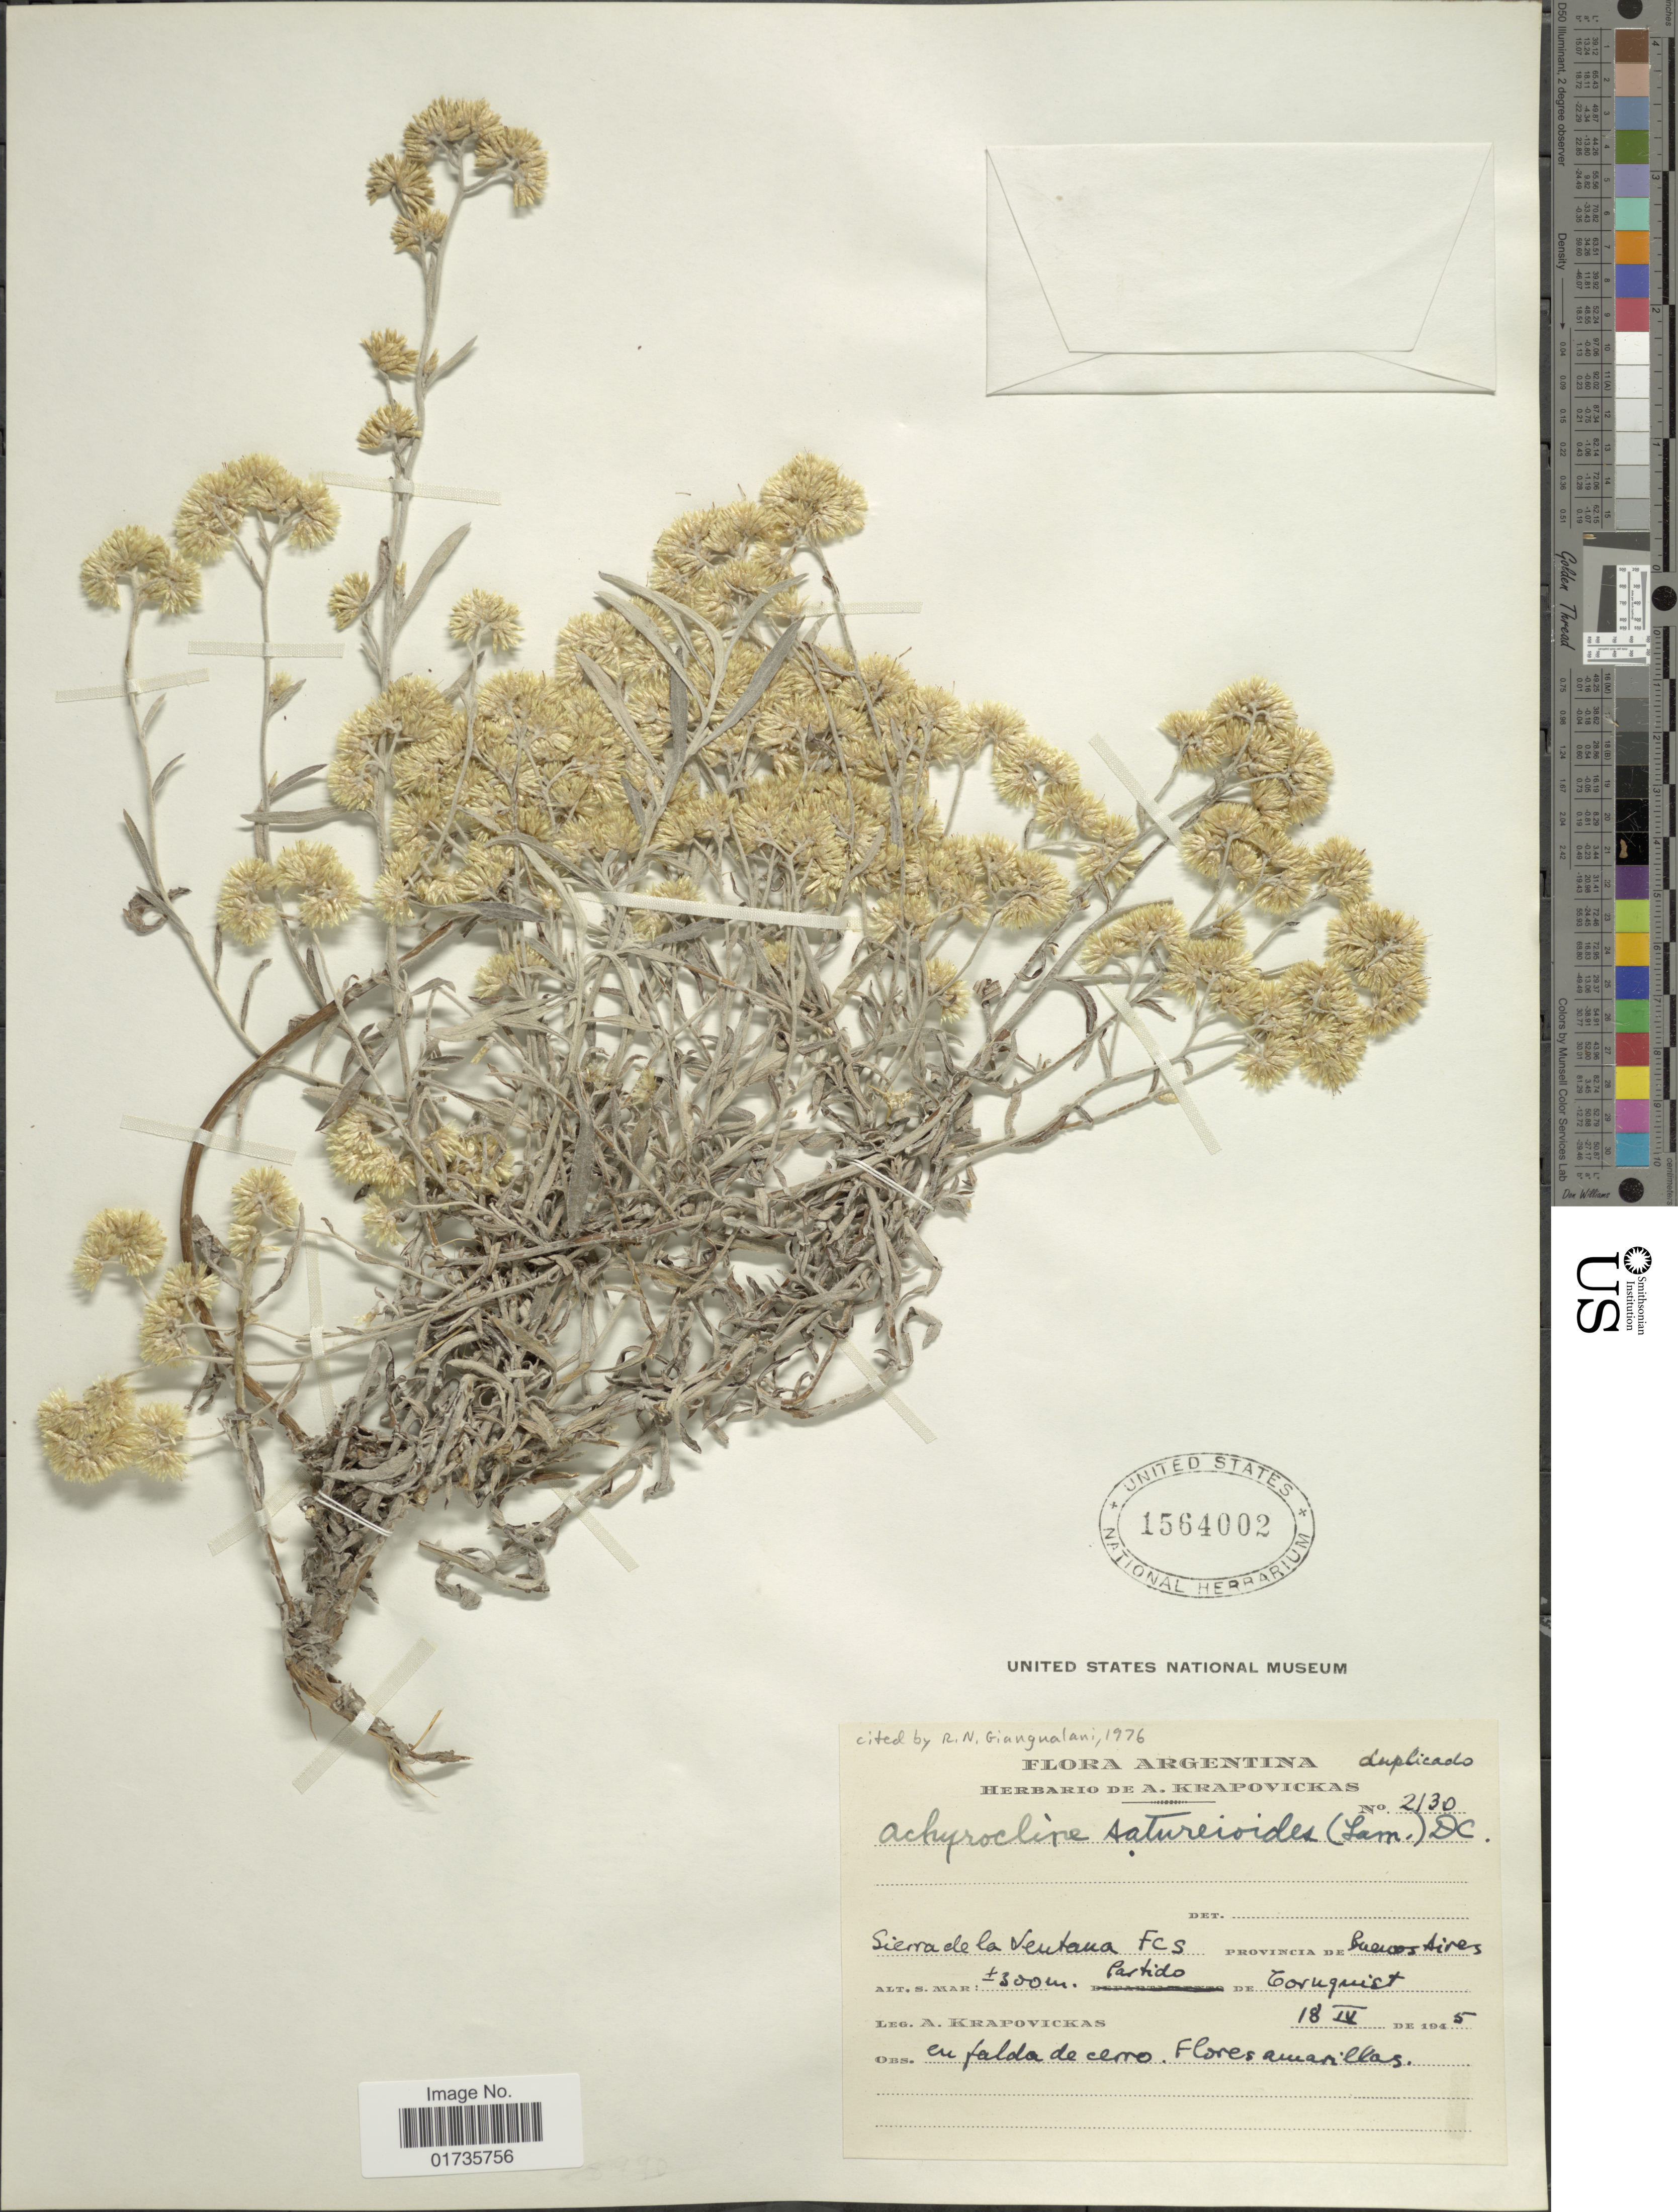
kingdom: Plantae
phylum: Tracheophyta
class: Magnoliopsida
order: Asterales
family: Asteraceae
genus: Achyrocline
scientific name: Achyrocline satureioides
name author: (Lam.) DC.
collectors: A. Krapovickas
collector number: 2130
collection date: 1945-04-18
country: Argentina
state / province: Buenos Aires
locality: Sierra de la Setana Fcs, Partido de Tornquist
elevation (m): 300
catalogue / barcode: US 1564002